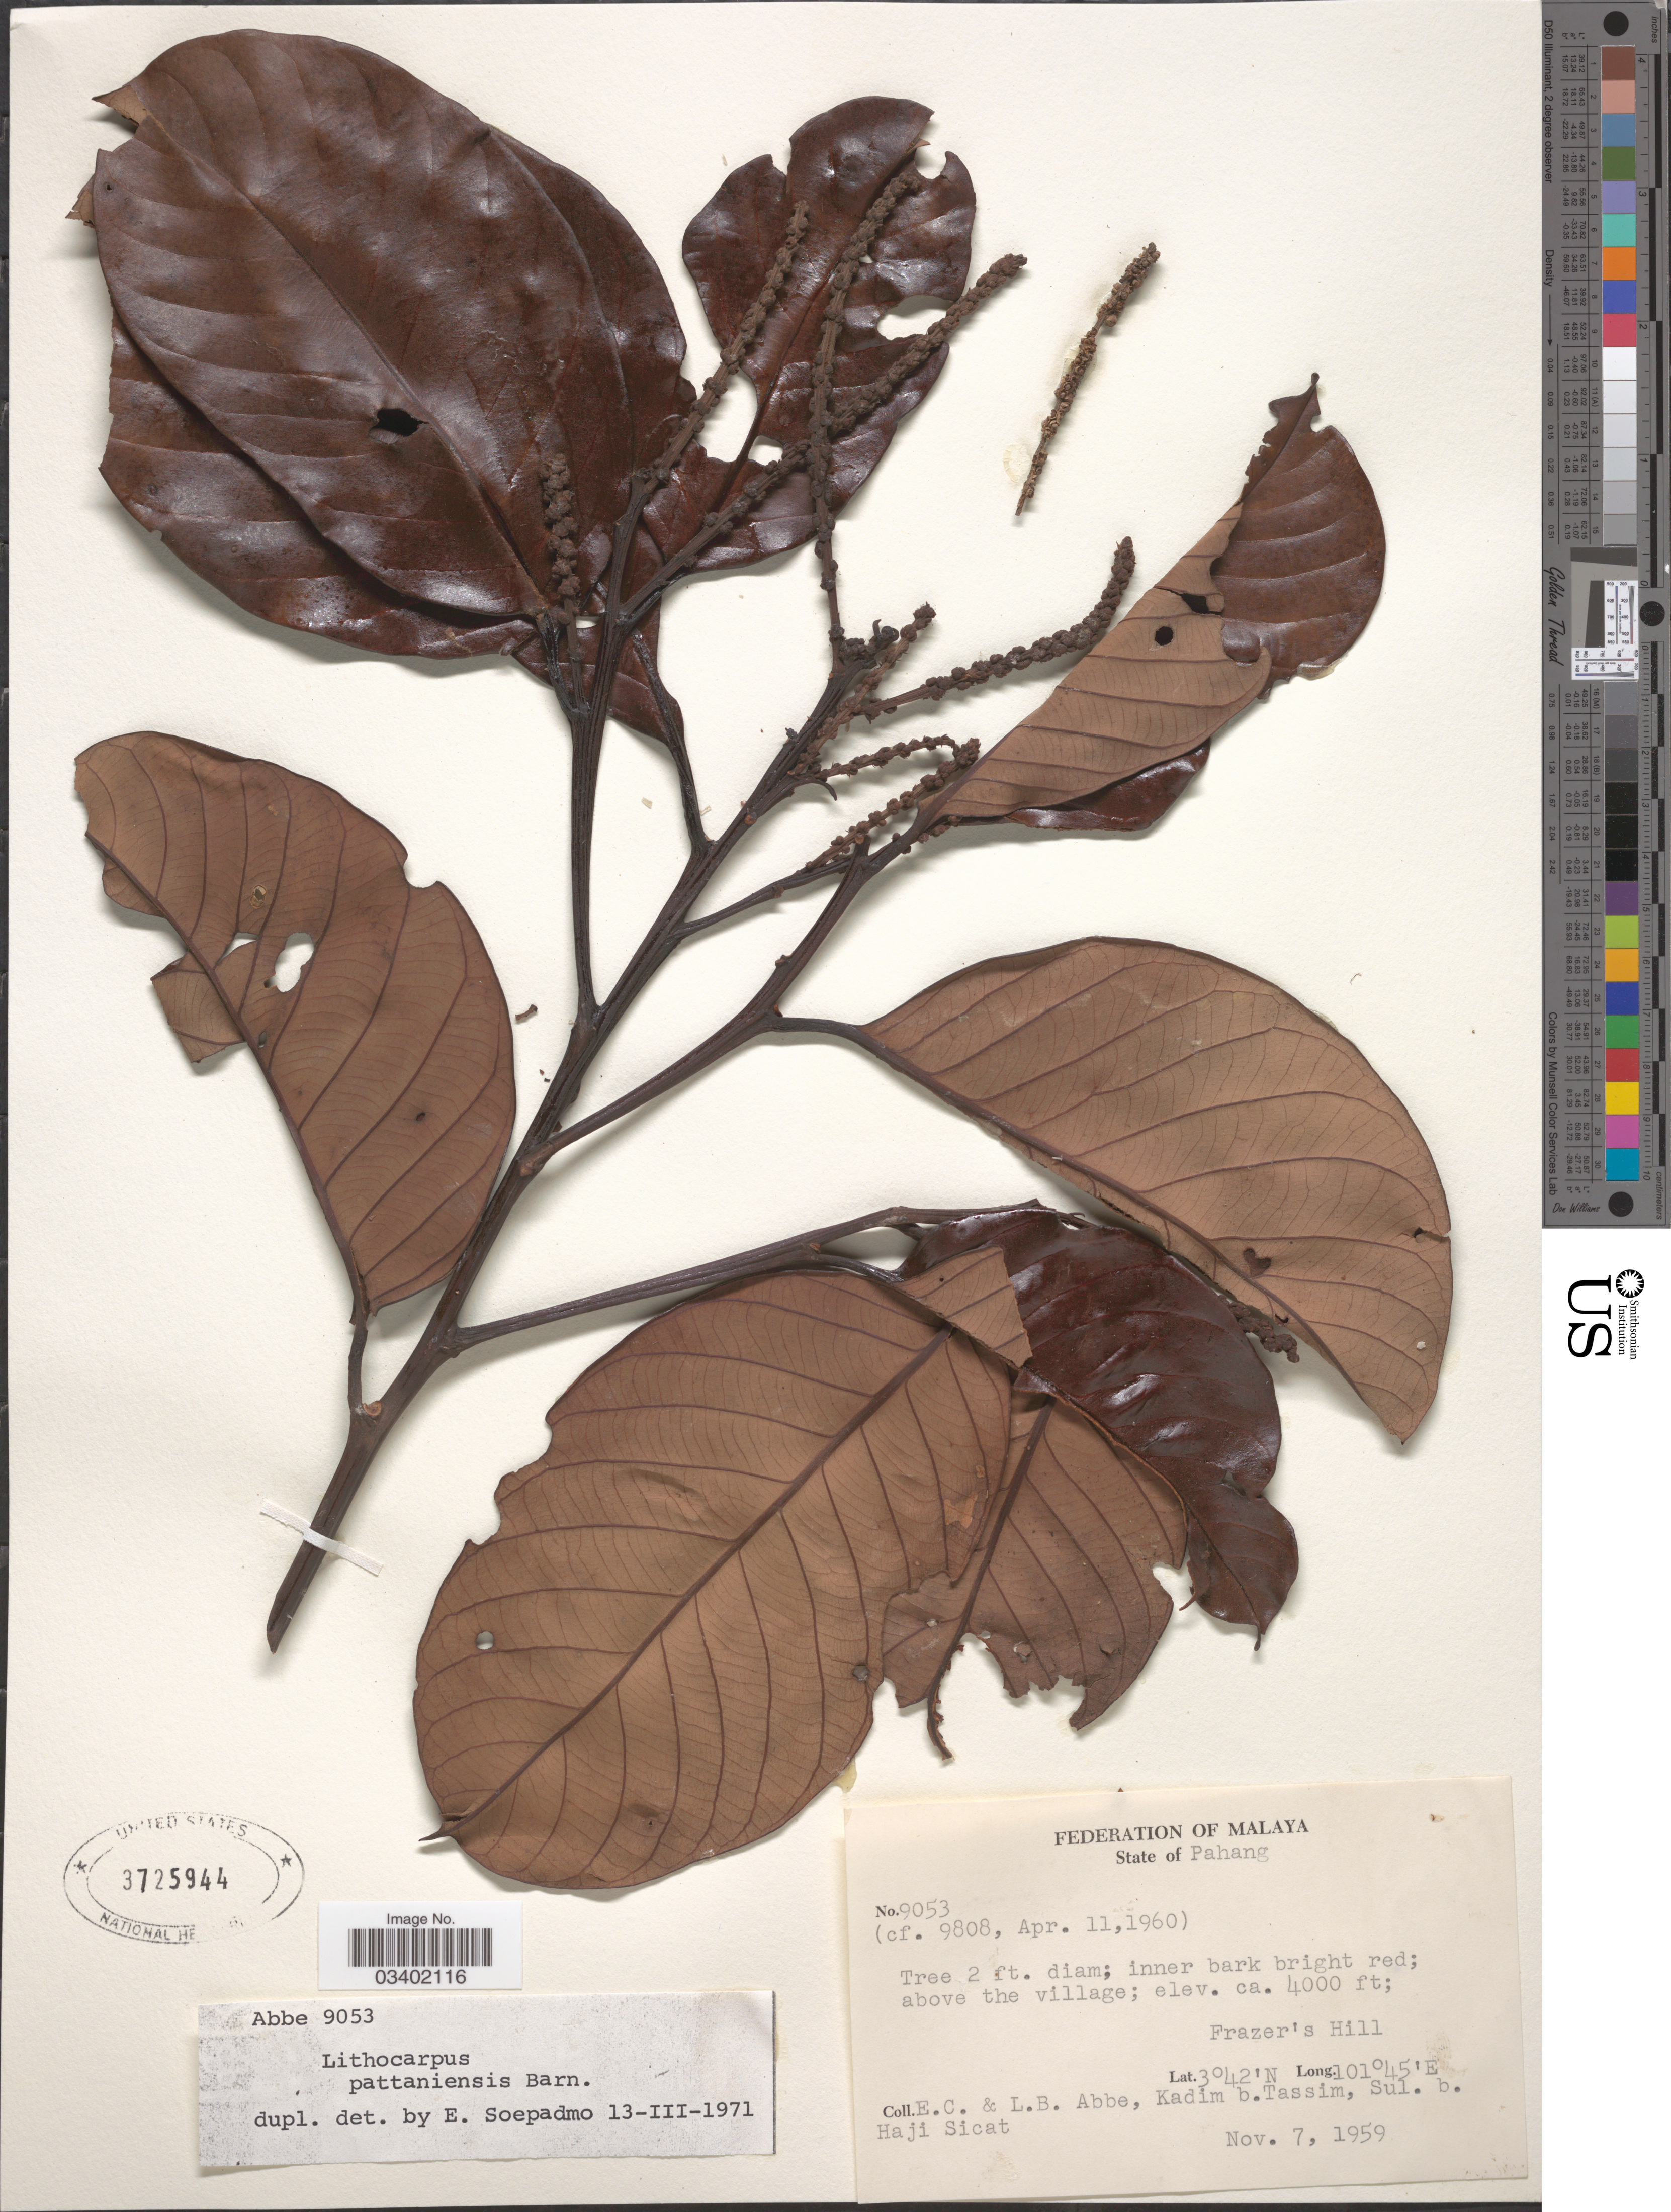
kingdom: Plantae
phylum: Tracheophyta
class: Magnoliopsida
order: Fagales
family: Betulaceae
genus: Betula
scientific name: Betula pattaniensis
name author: Barnett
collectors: E. C. Abbe, L. B. Abbe, K. Tassim & S. Haji Sicat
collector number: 9053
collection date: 1959-11-07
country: Malaysia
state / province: Pahang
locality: Federation of Malaya. Above the village. Frazer's Hill.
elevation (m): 1219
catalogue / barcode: US 3725944